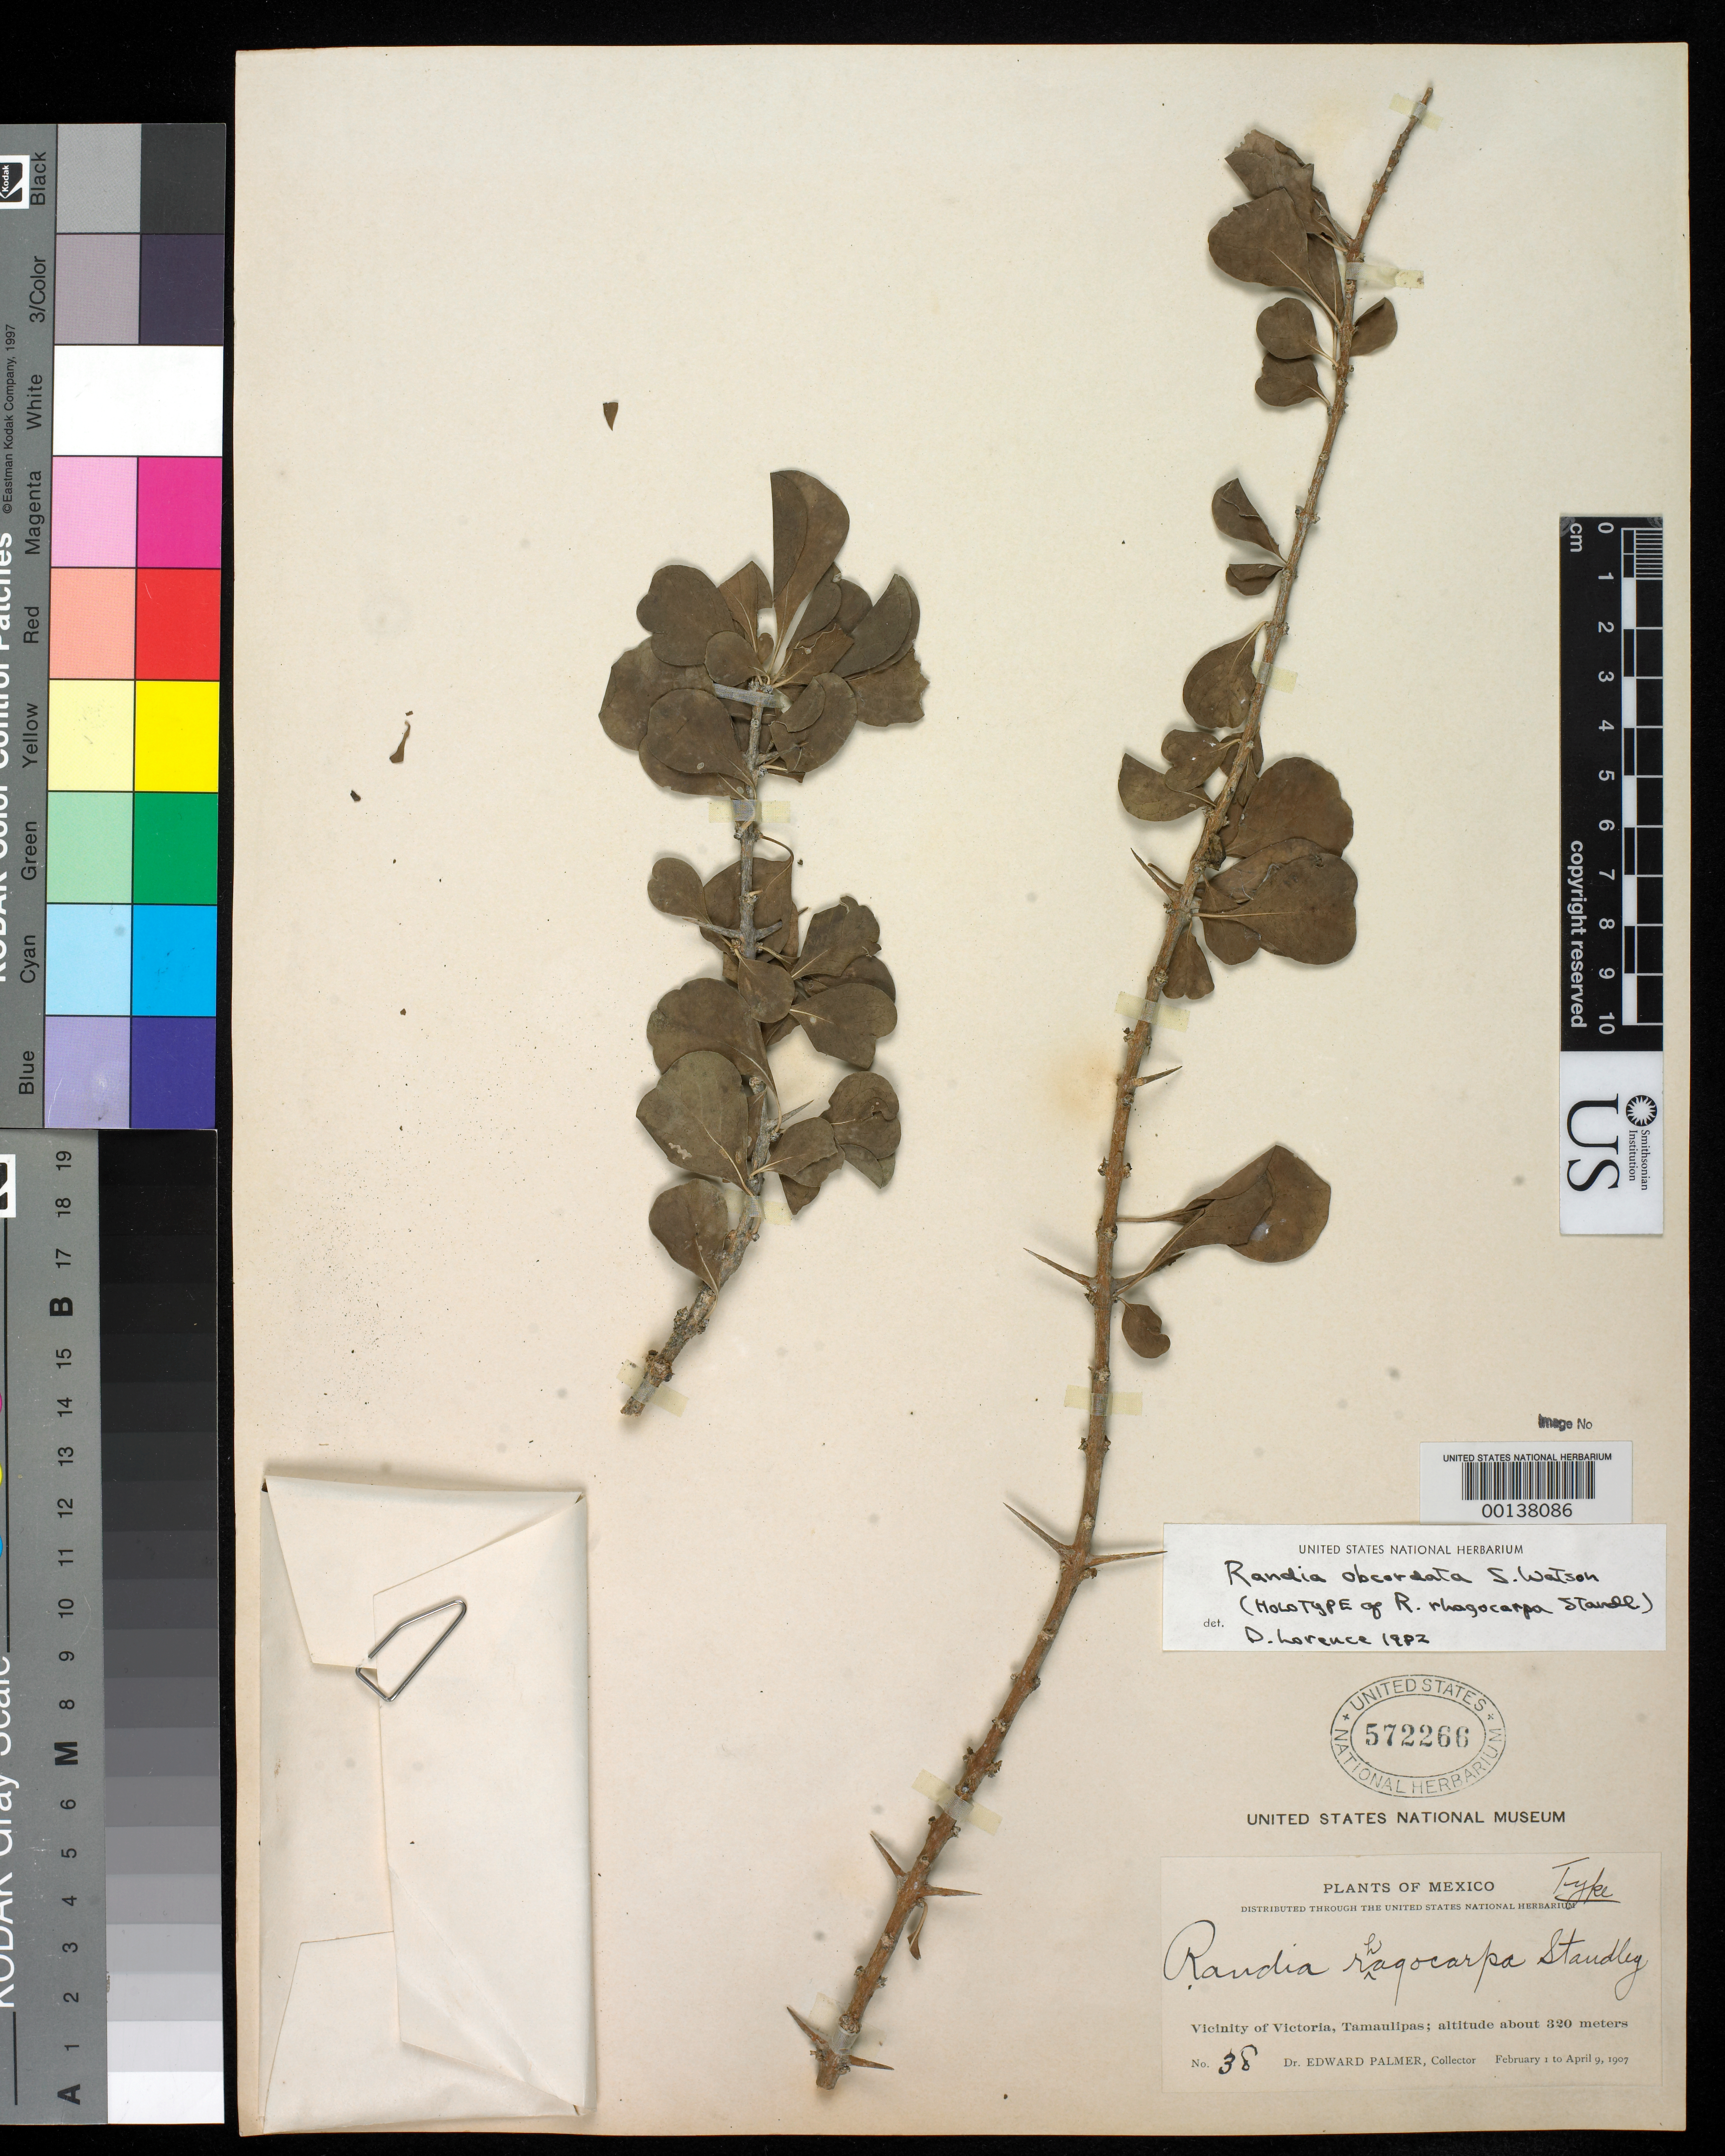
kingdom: Plantae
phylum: Tracheophyta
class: Magnoliopsida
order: Gentianales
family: Rubiaceae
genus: Randia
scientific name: Randia rhagocarpa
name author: Standl.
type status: Holotype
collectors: E. Palmer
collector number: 38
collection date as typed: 01 Feb 1907 to 09 Apr 1907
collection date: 1907-02-01/1907-04-09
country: Mexico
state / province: Tamaulipas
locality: Victoria.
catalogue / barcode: US 572266